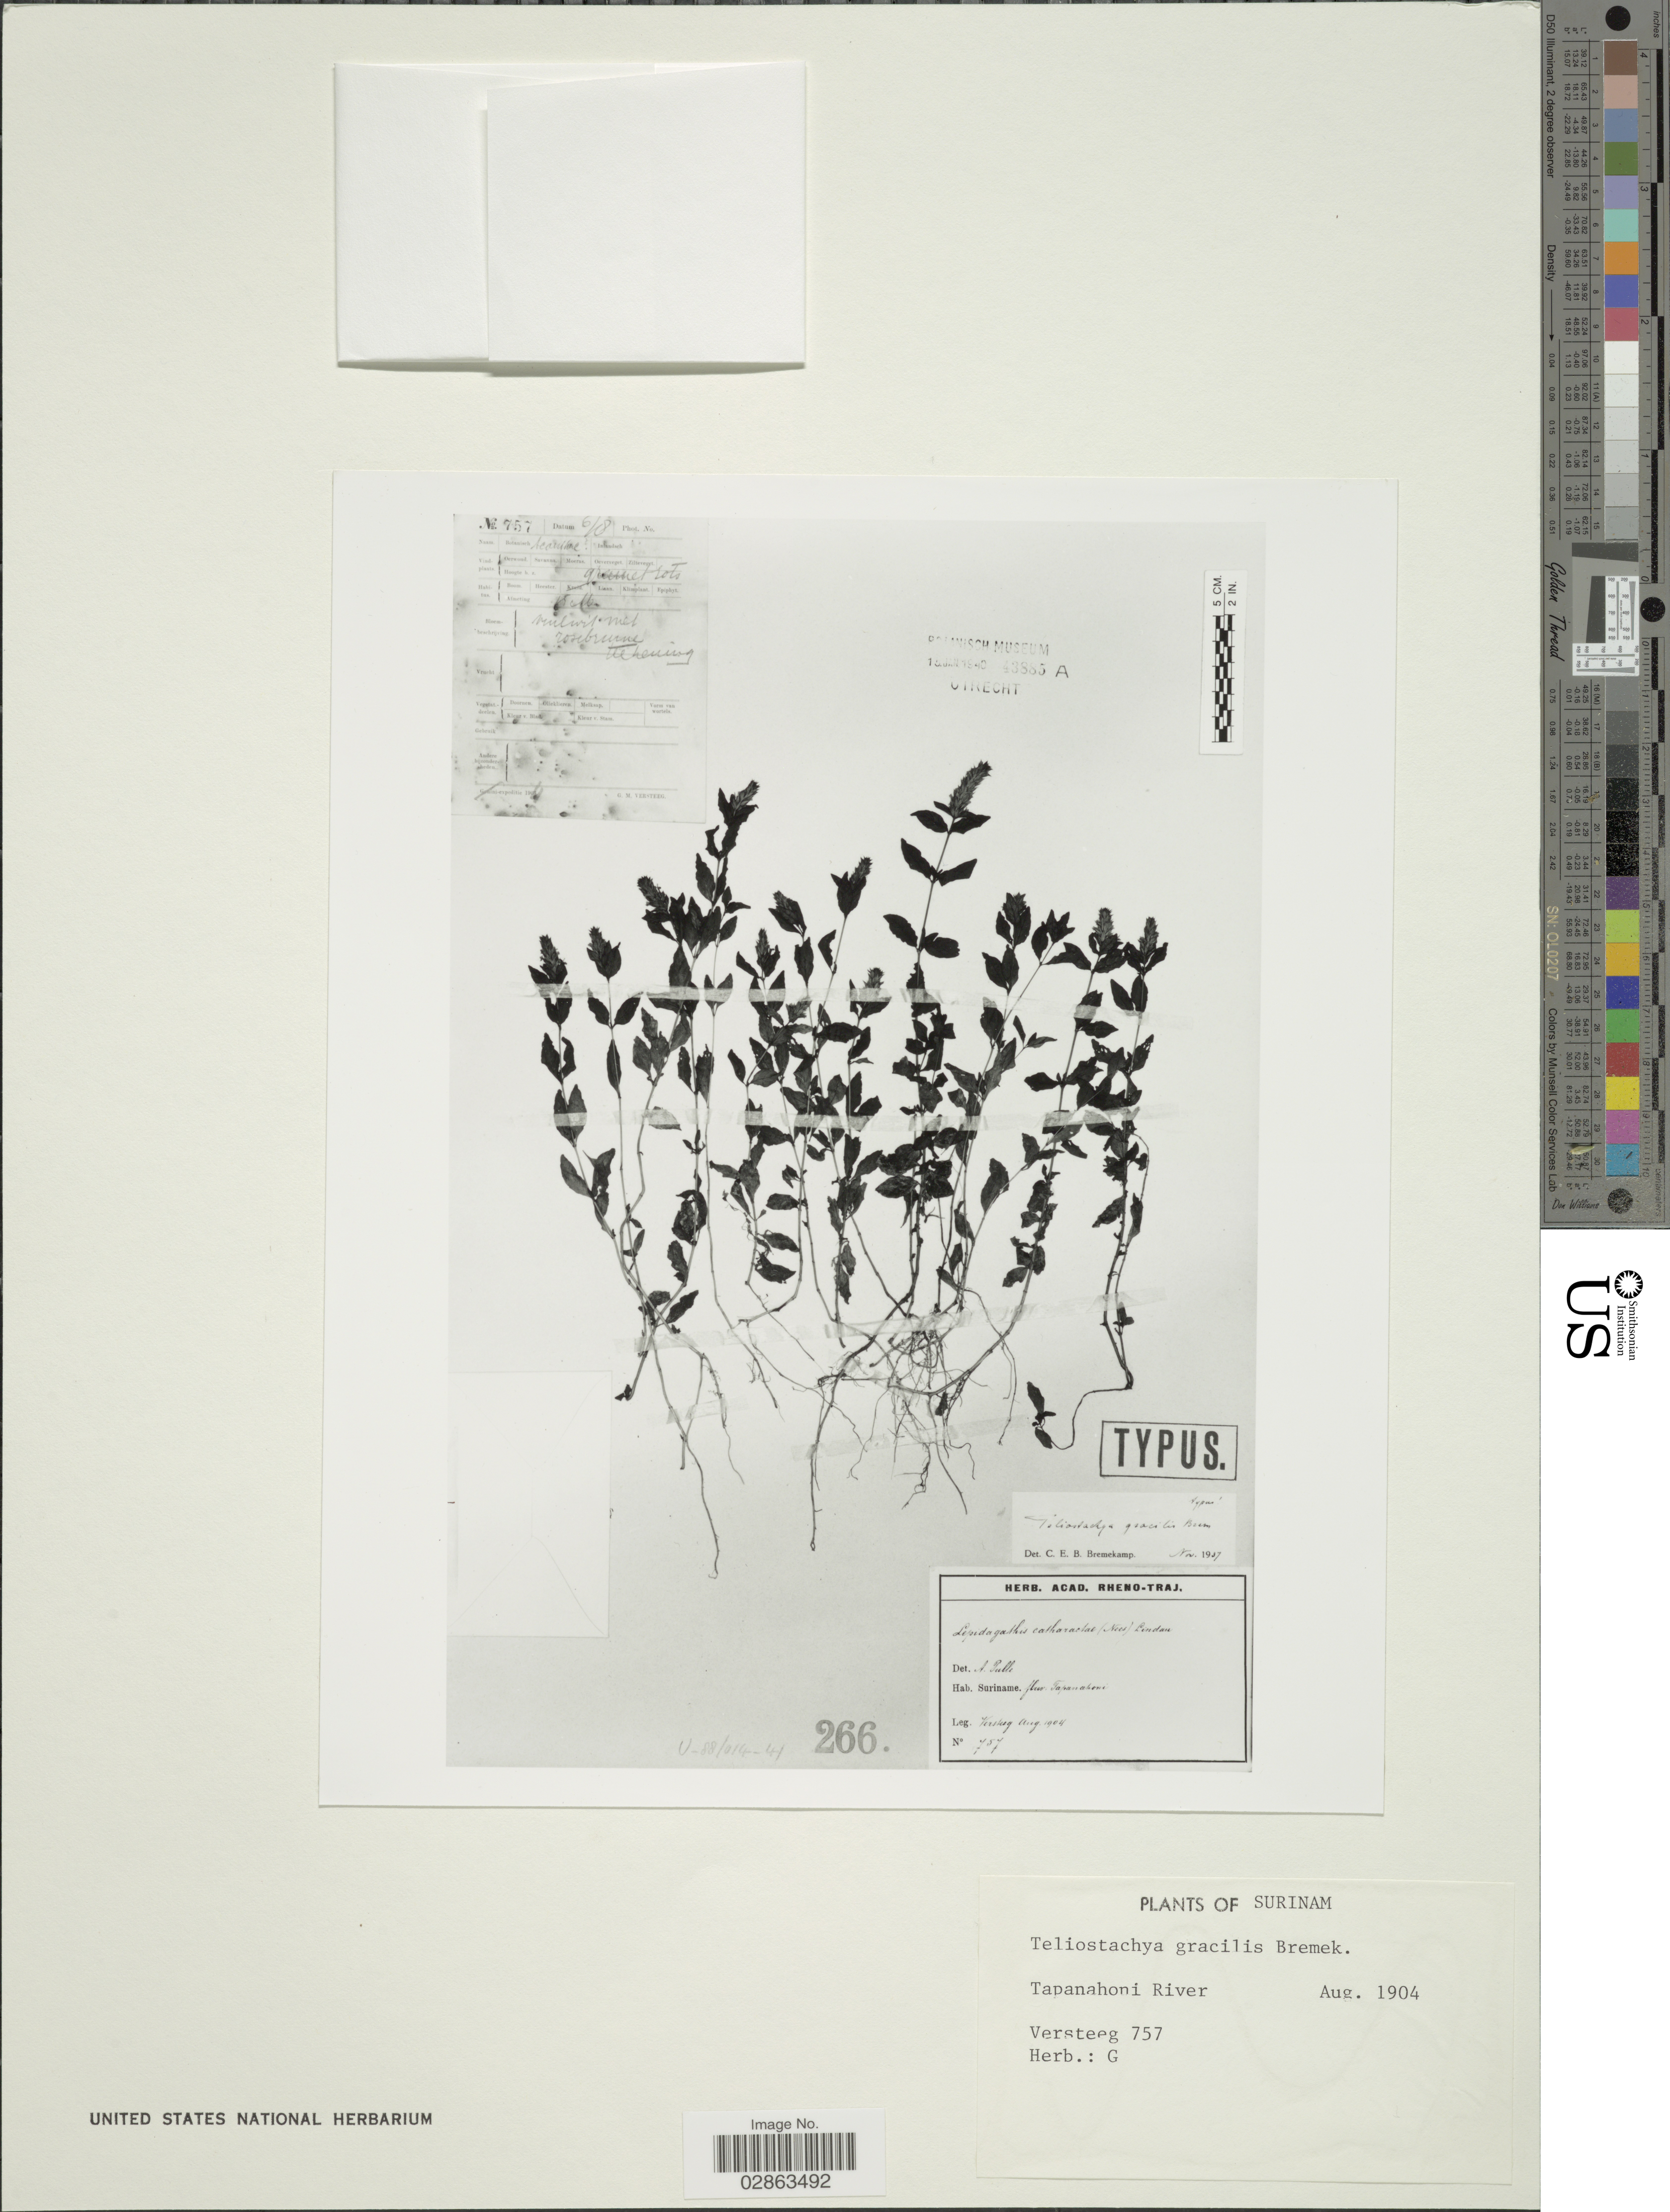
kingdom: Plantae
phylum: Tracheophyta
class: Magnoliopsida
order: Lamiales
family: Acanthaceae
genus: Teliostachya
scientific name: Teliostachya gracilis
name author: Bremek.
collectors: Versteeg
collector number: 757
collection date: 1904-08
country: Suriname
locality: Tapanahoni Rivier.